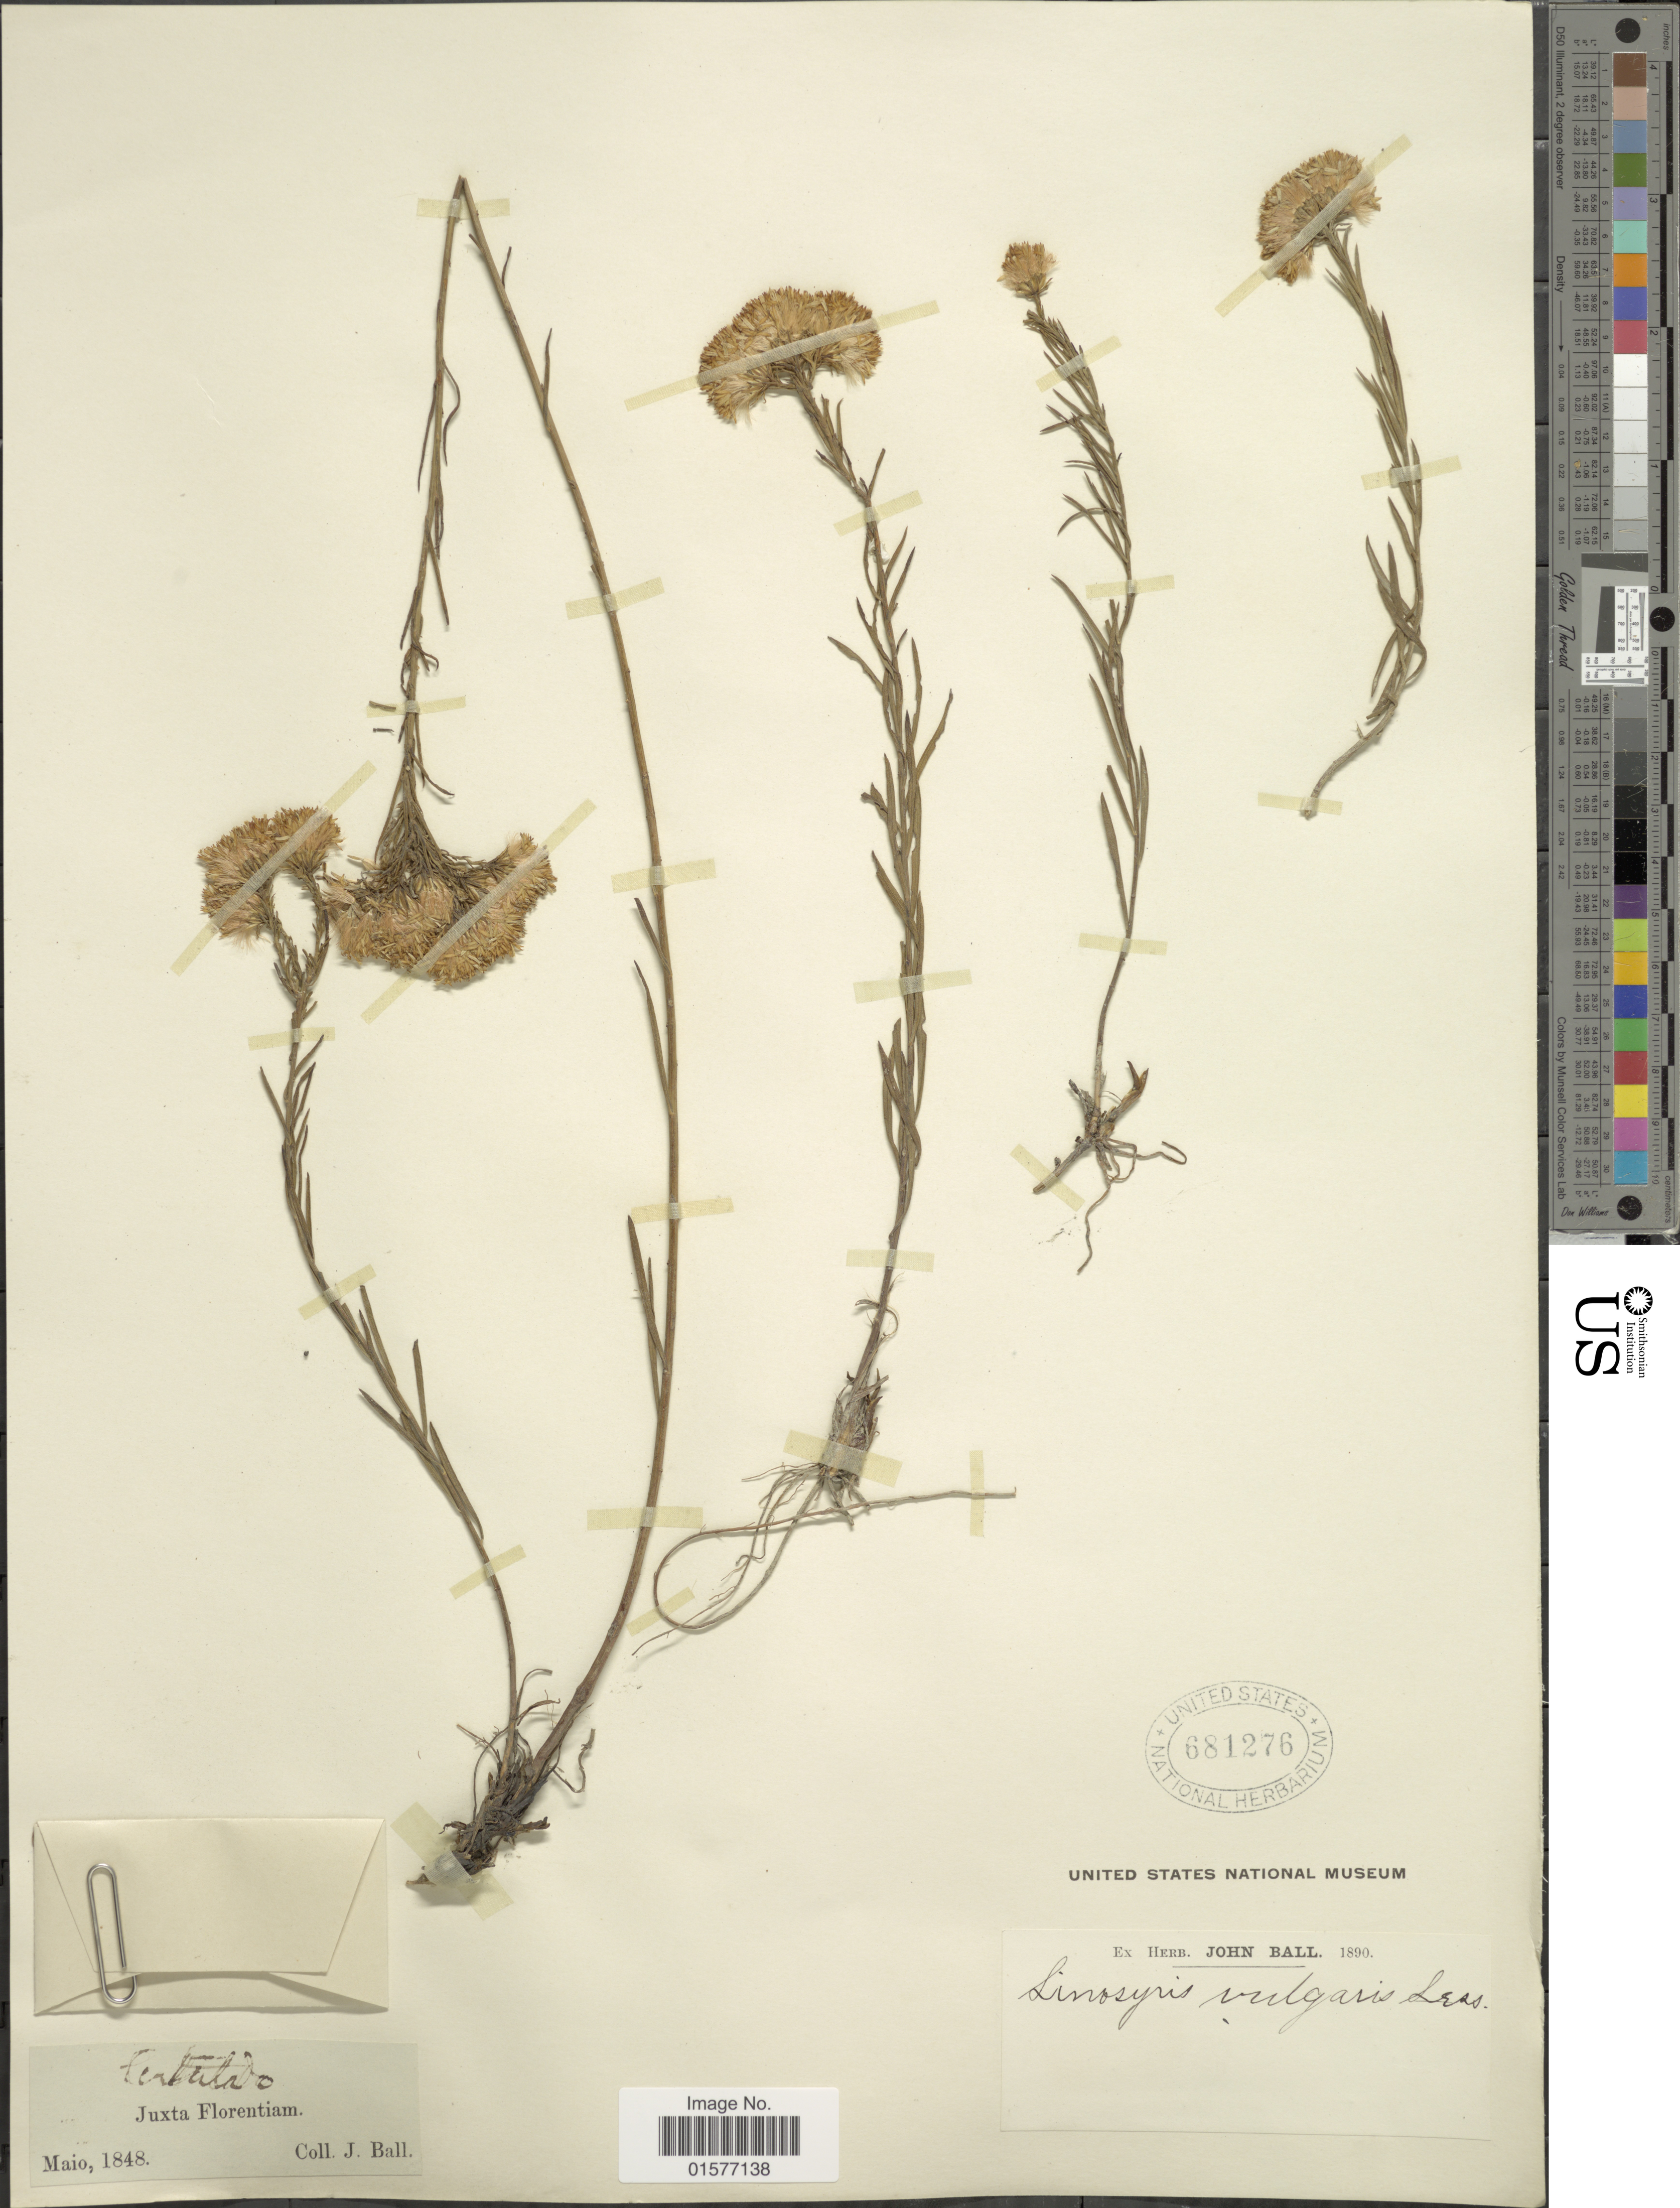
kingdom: Plantae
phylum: Tracheophyta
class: Magnoliopsida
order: Asterales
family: Asteraceae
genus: Linosyris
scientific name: Linosyris vulgaris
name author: Cass. ex Less.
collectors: J. Ball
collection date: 1848-05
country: Cape Verde Islands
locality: Juxta Florentiam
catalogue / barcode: US 681276